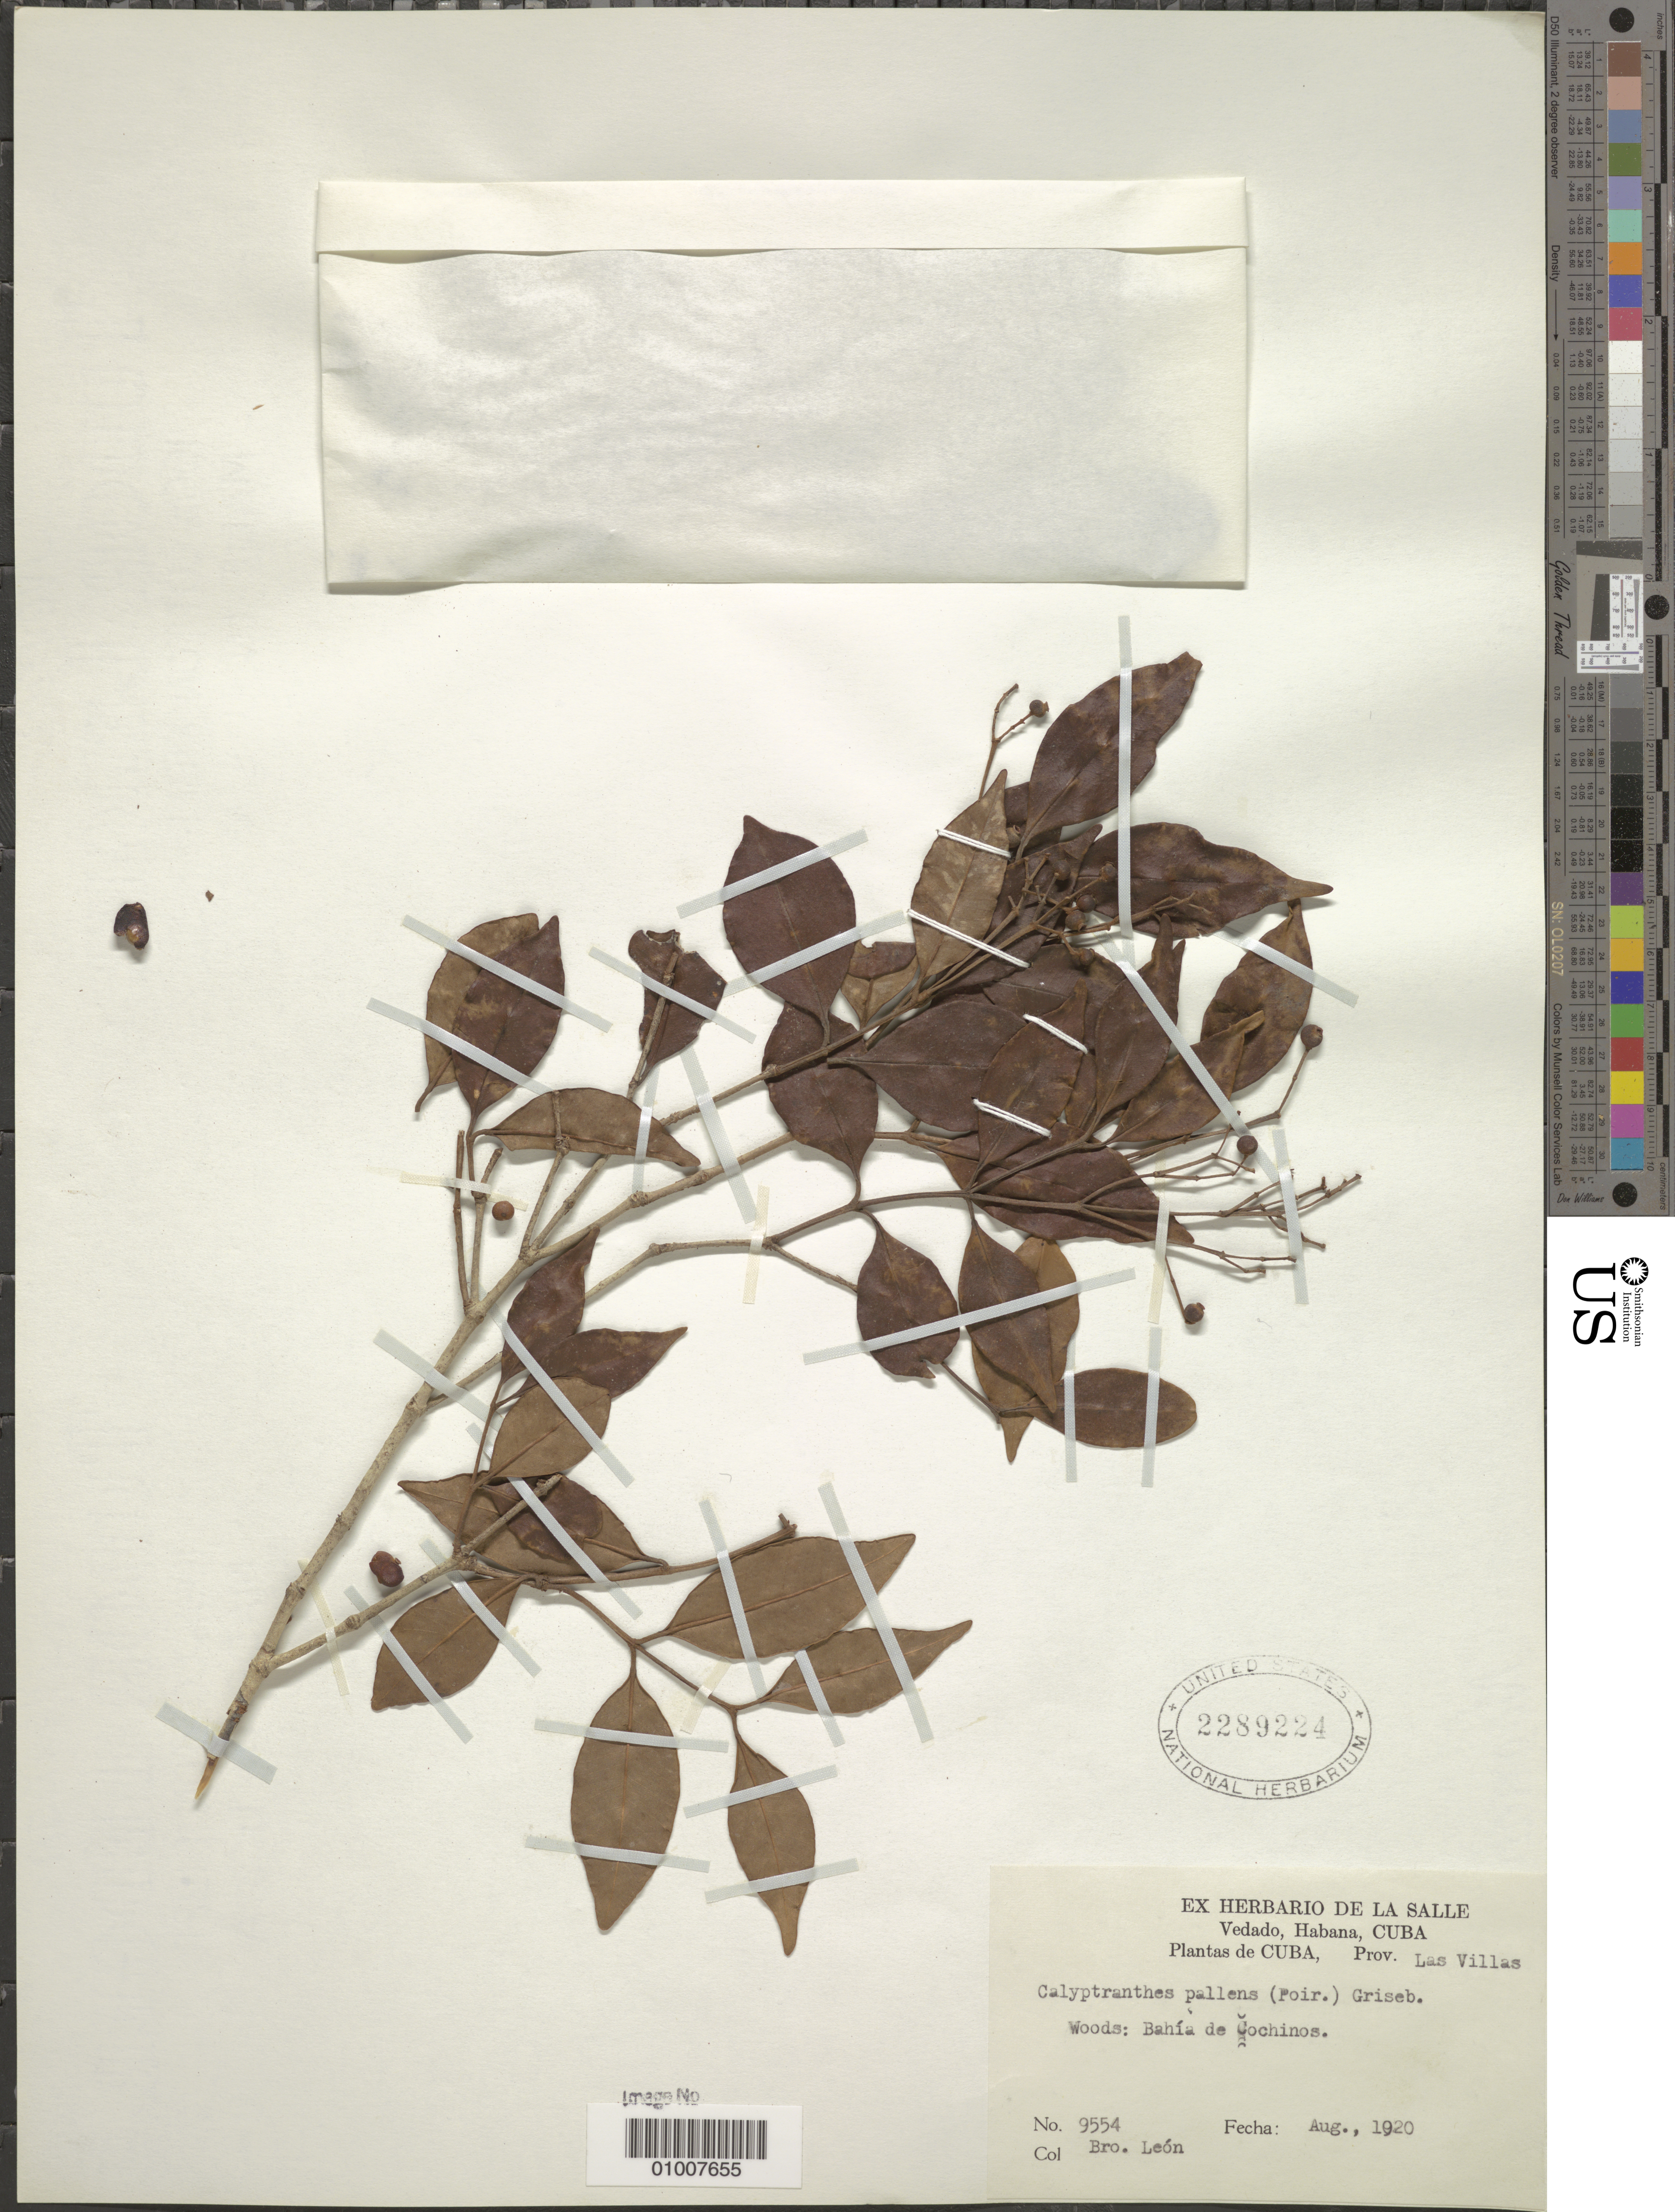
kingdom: Plantae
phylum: Tracheophyta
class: Magnoliopsida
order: Myrtales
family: Myrtaceae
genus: Myrcia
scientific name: Myrcia neopallens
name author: A.R. Lourenço & E. Lucas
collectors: Bro. León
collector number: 9554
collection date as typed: Aug 1920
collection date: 1920-08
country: Cuba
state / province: Las Villas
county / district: Cienfuegos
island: Cuba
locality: Bahia de Cochinos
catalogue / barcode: US 2289224